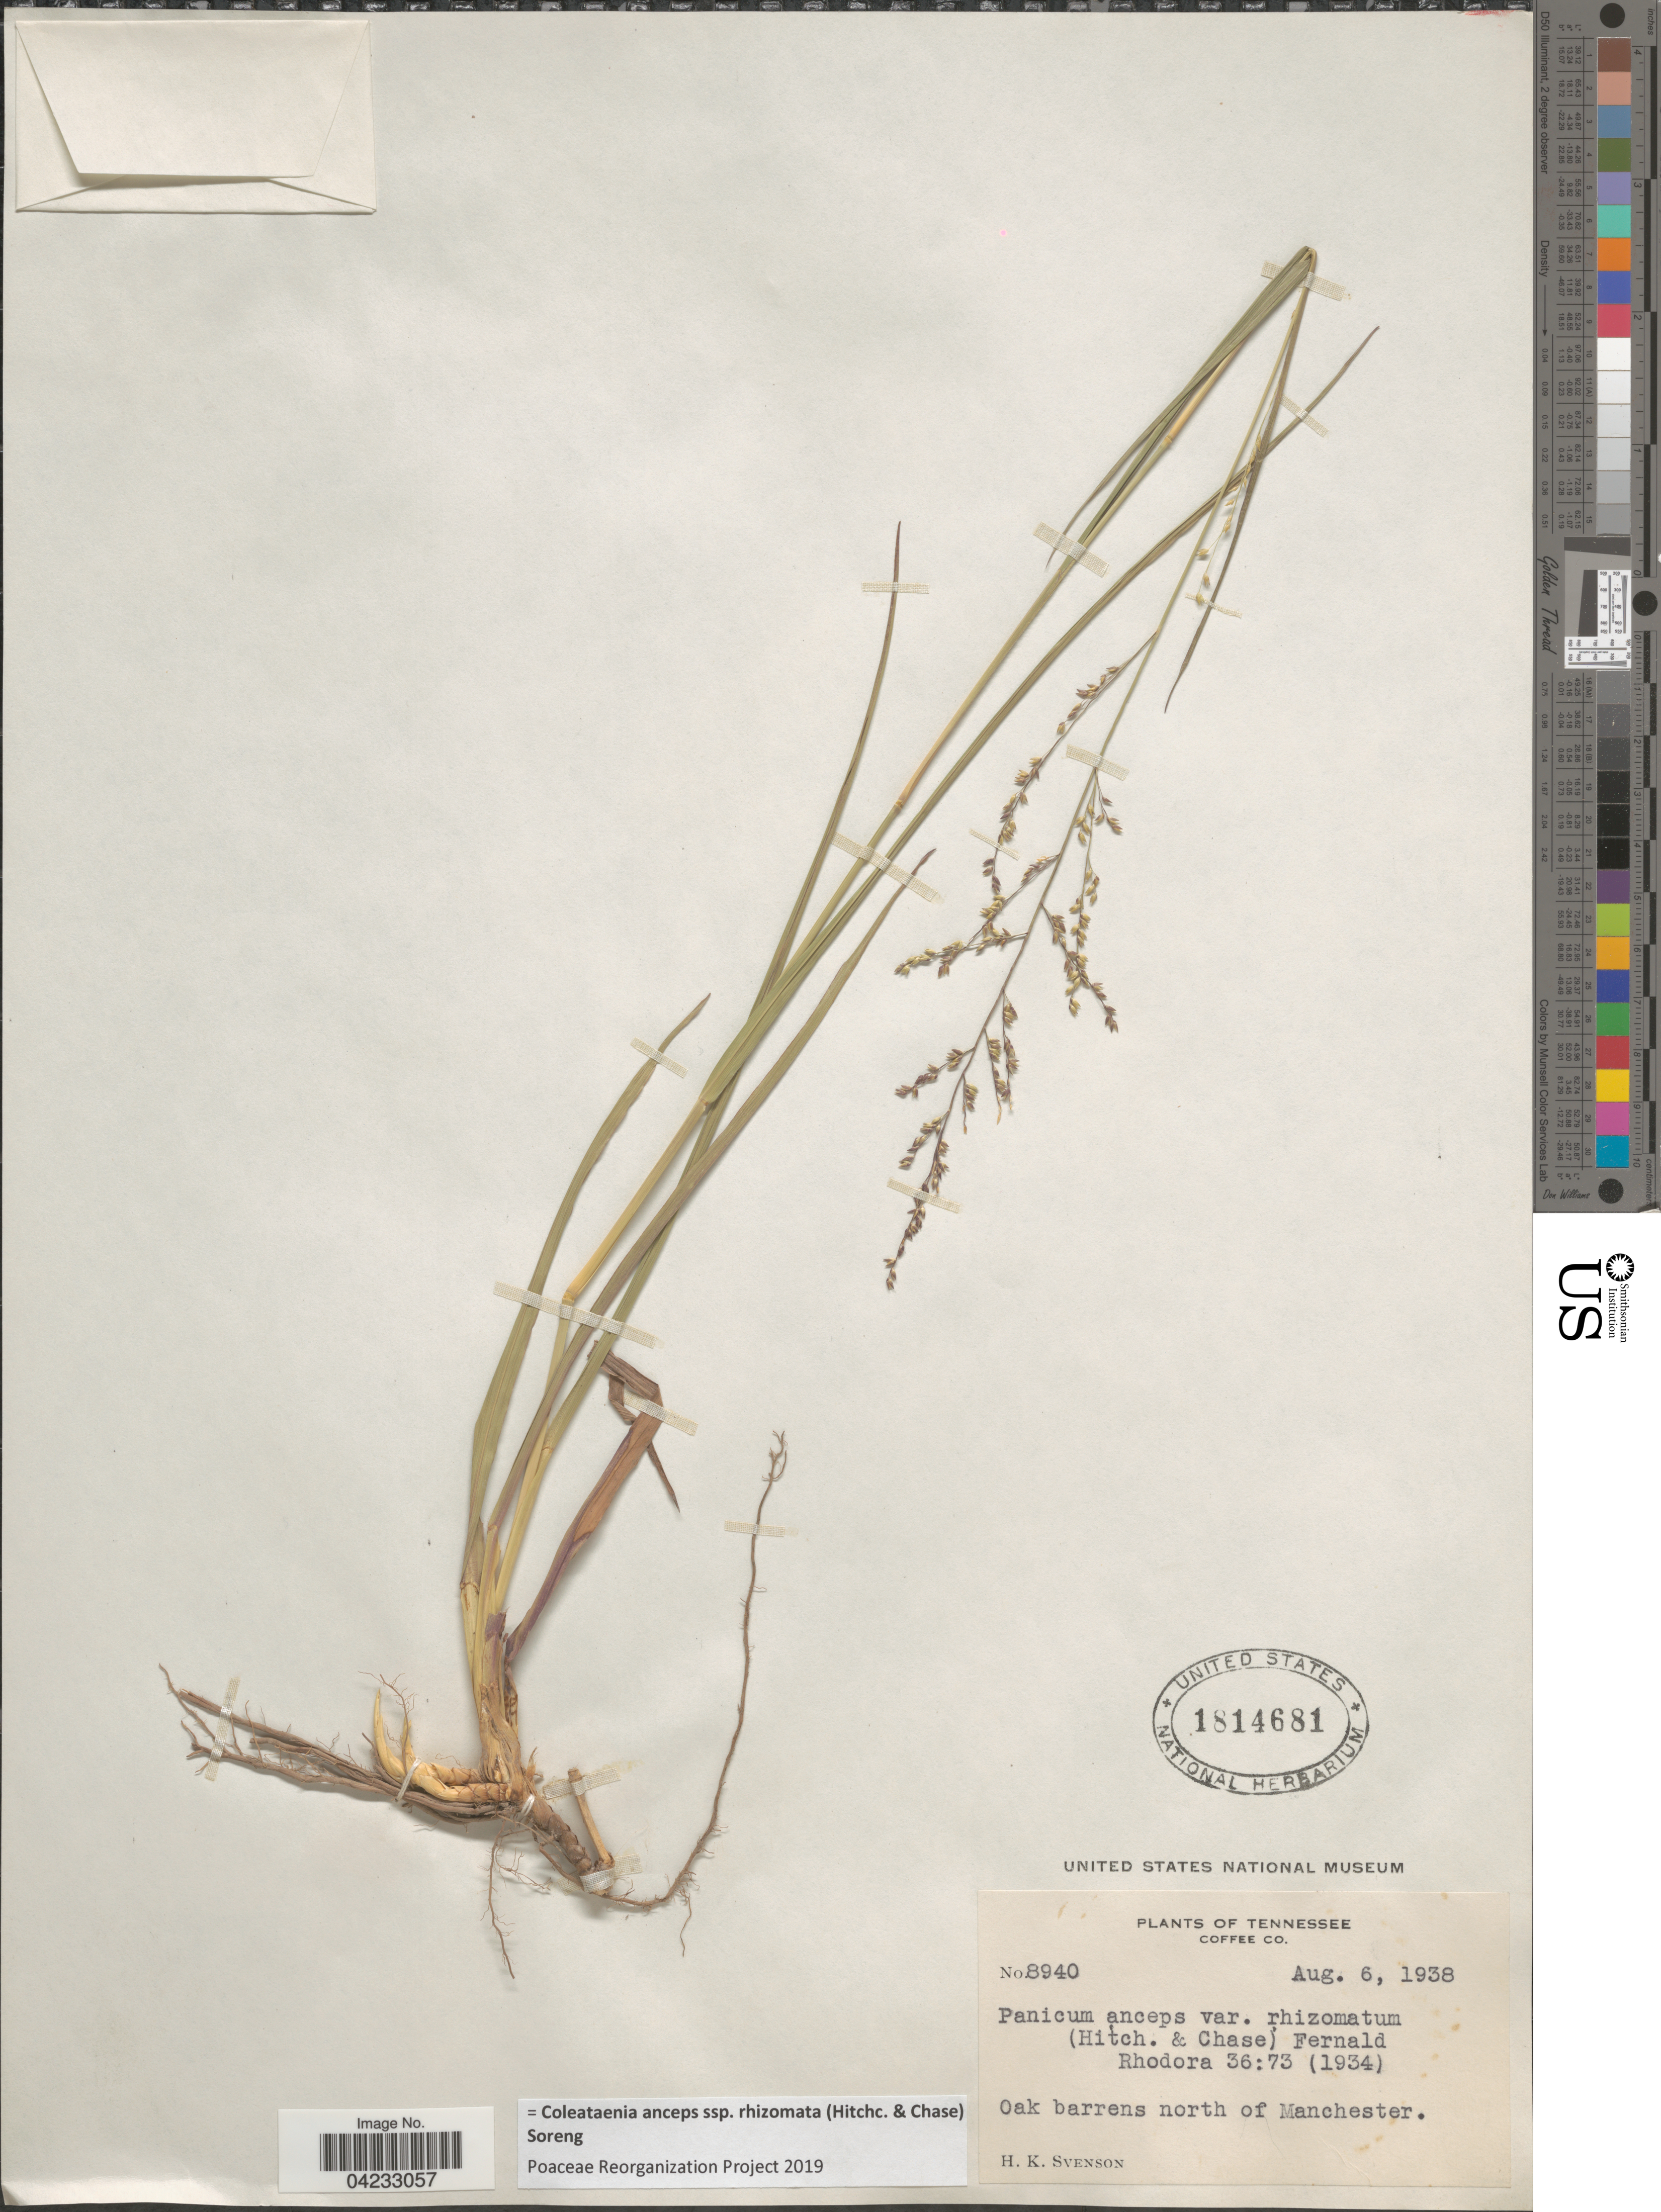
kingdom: Plantae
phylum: Tracheophyta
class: Liliopsida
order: Poales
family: Poaceae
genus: Coleataenia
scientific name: Coleataenia anceps subsp. rhizomata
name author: (Hitchc. & Chase) Soreng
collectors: H. K. Svenson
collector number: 8940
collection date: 1938-08-06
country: United States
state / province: Tennessee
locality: Coffee Co. Oak barrens north of Manchester.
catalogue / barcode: US 1814681